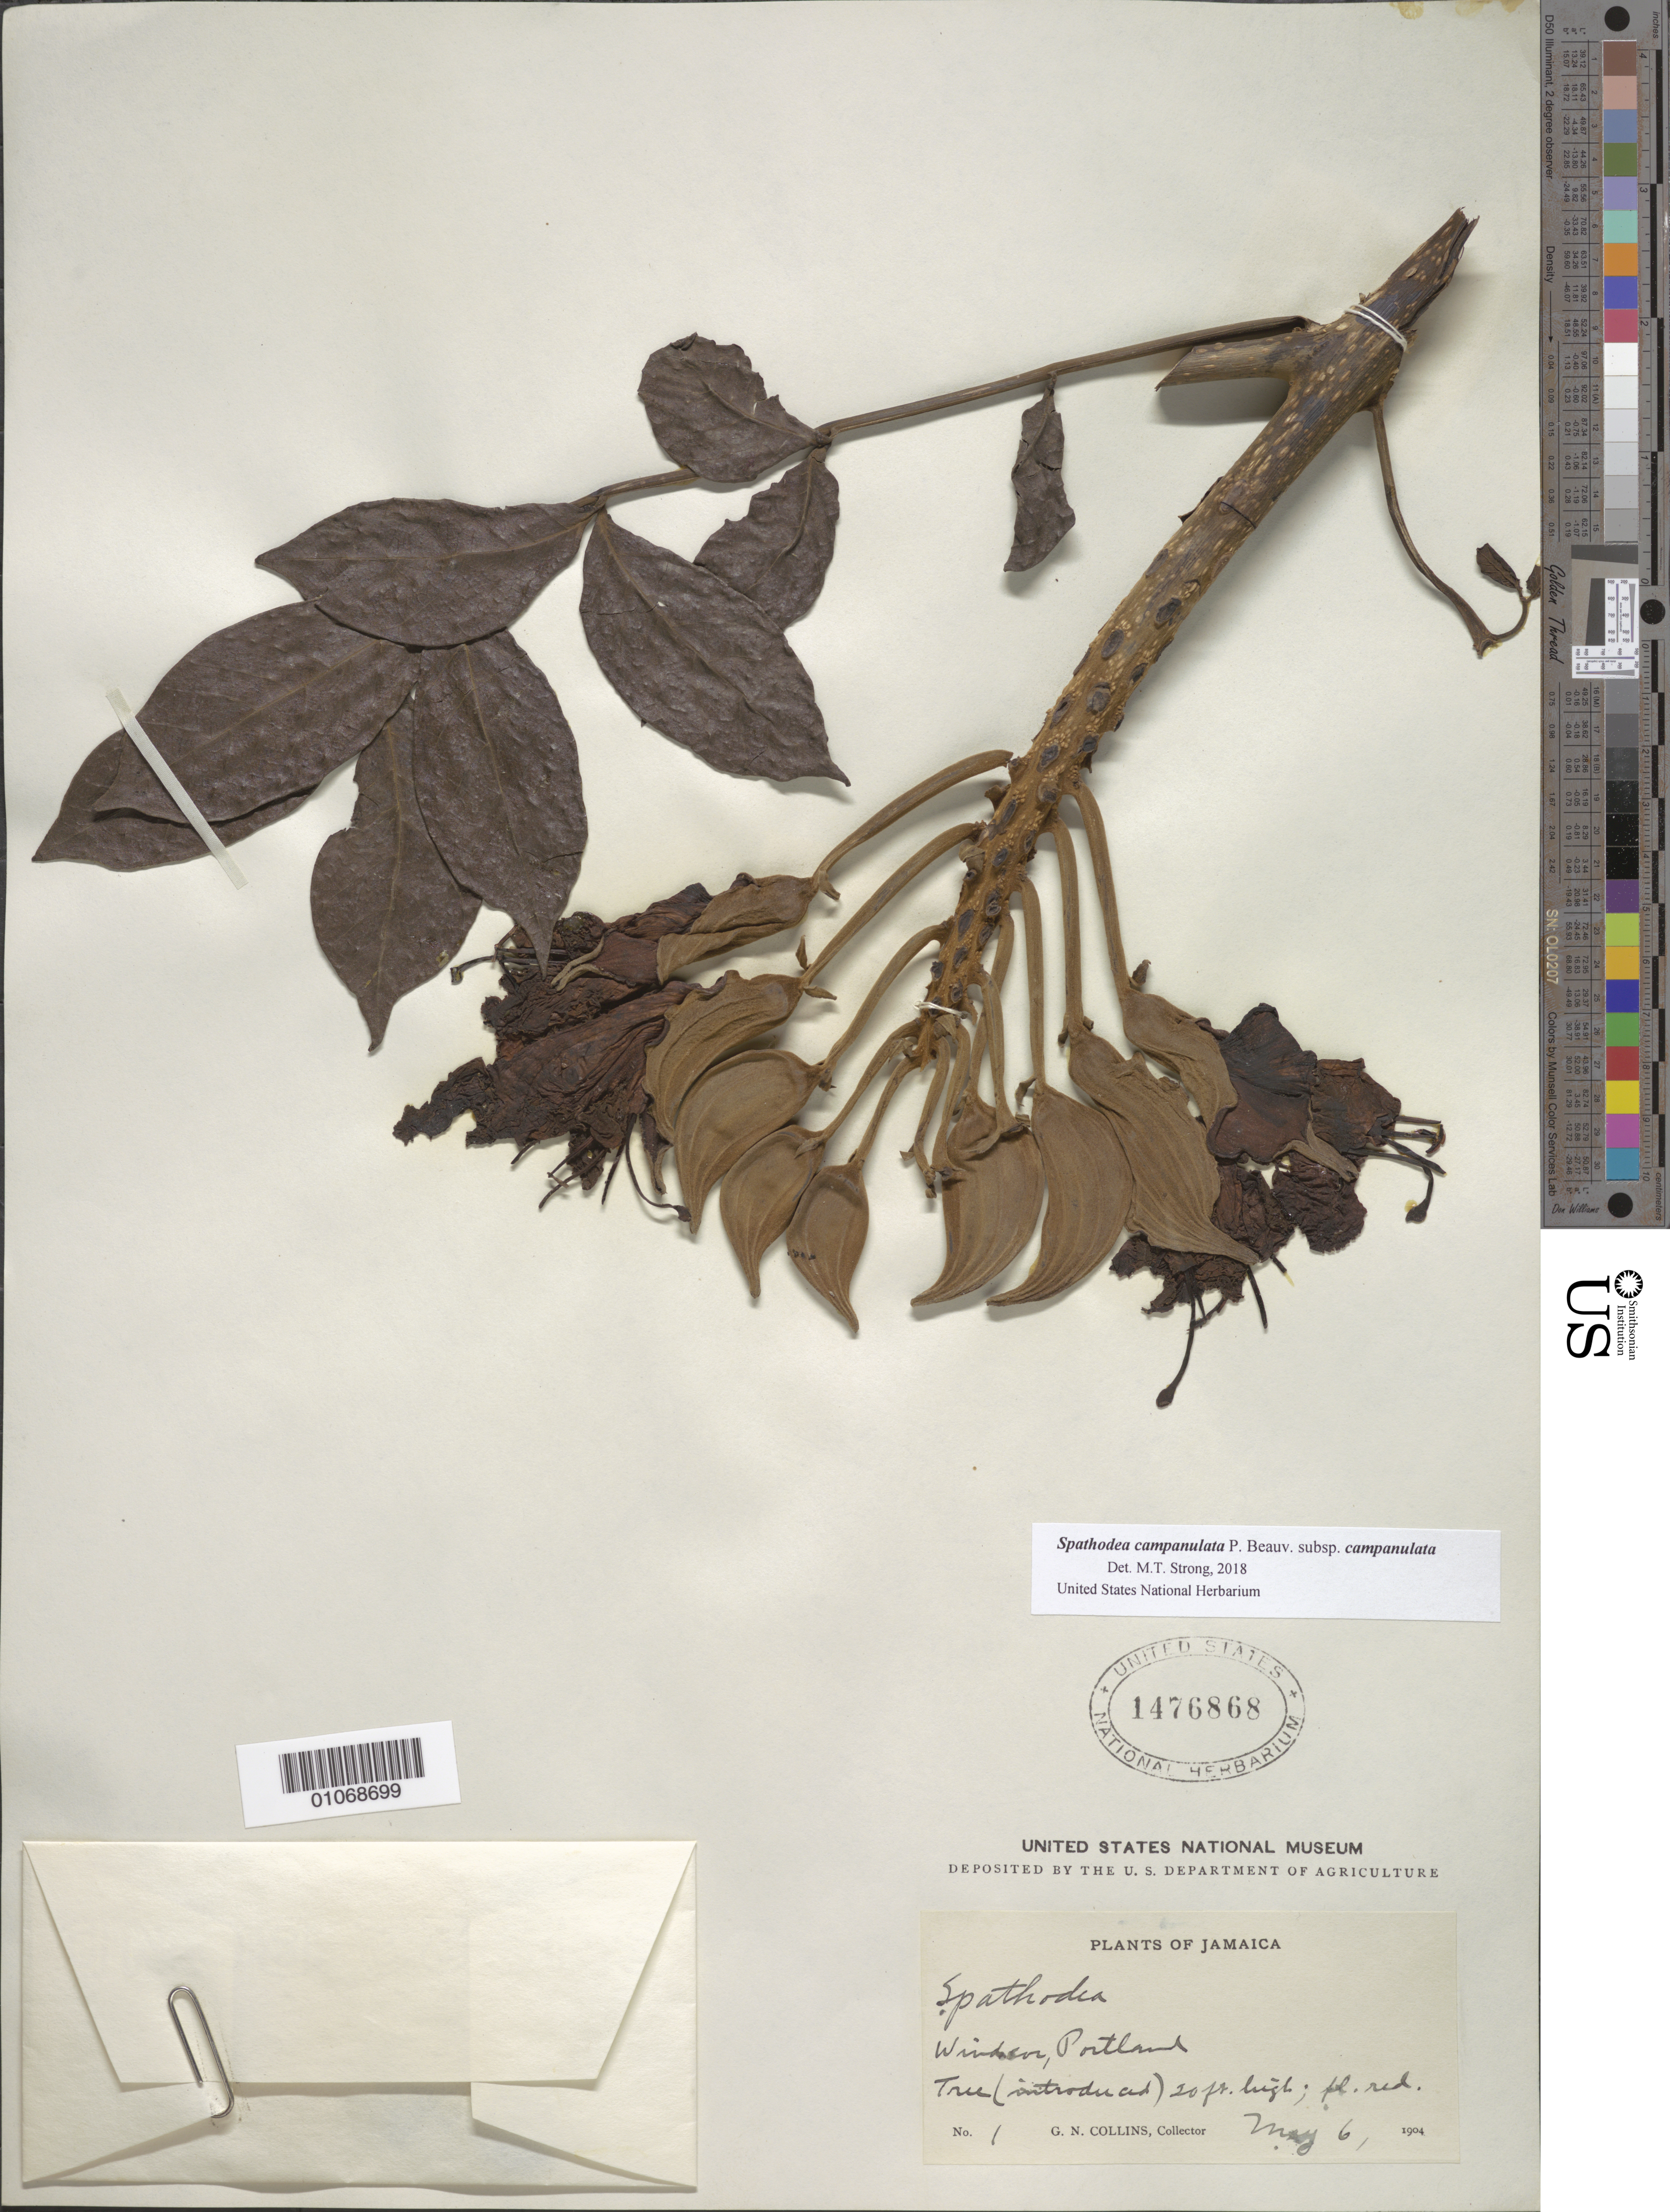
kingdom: Plantae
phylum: Tracheophyta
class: Magnoliopsida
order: Lamiales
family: Bignoniaceae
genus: Spathodea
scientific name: Spathodea nilotica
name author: Seem.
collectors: G. Collins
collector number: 1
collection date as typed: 06 May 1904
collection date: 1904-05-06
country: Jamaica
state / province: Portland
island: Jamaica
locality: Windsor, Portland.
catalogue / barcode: US 1476868